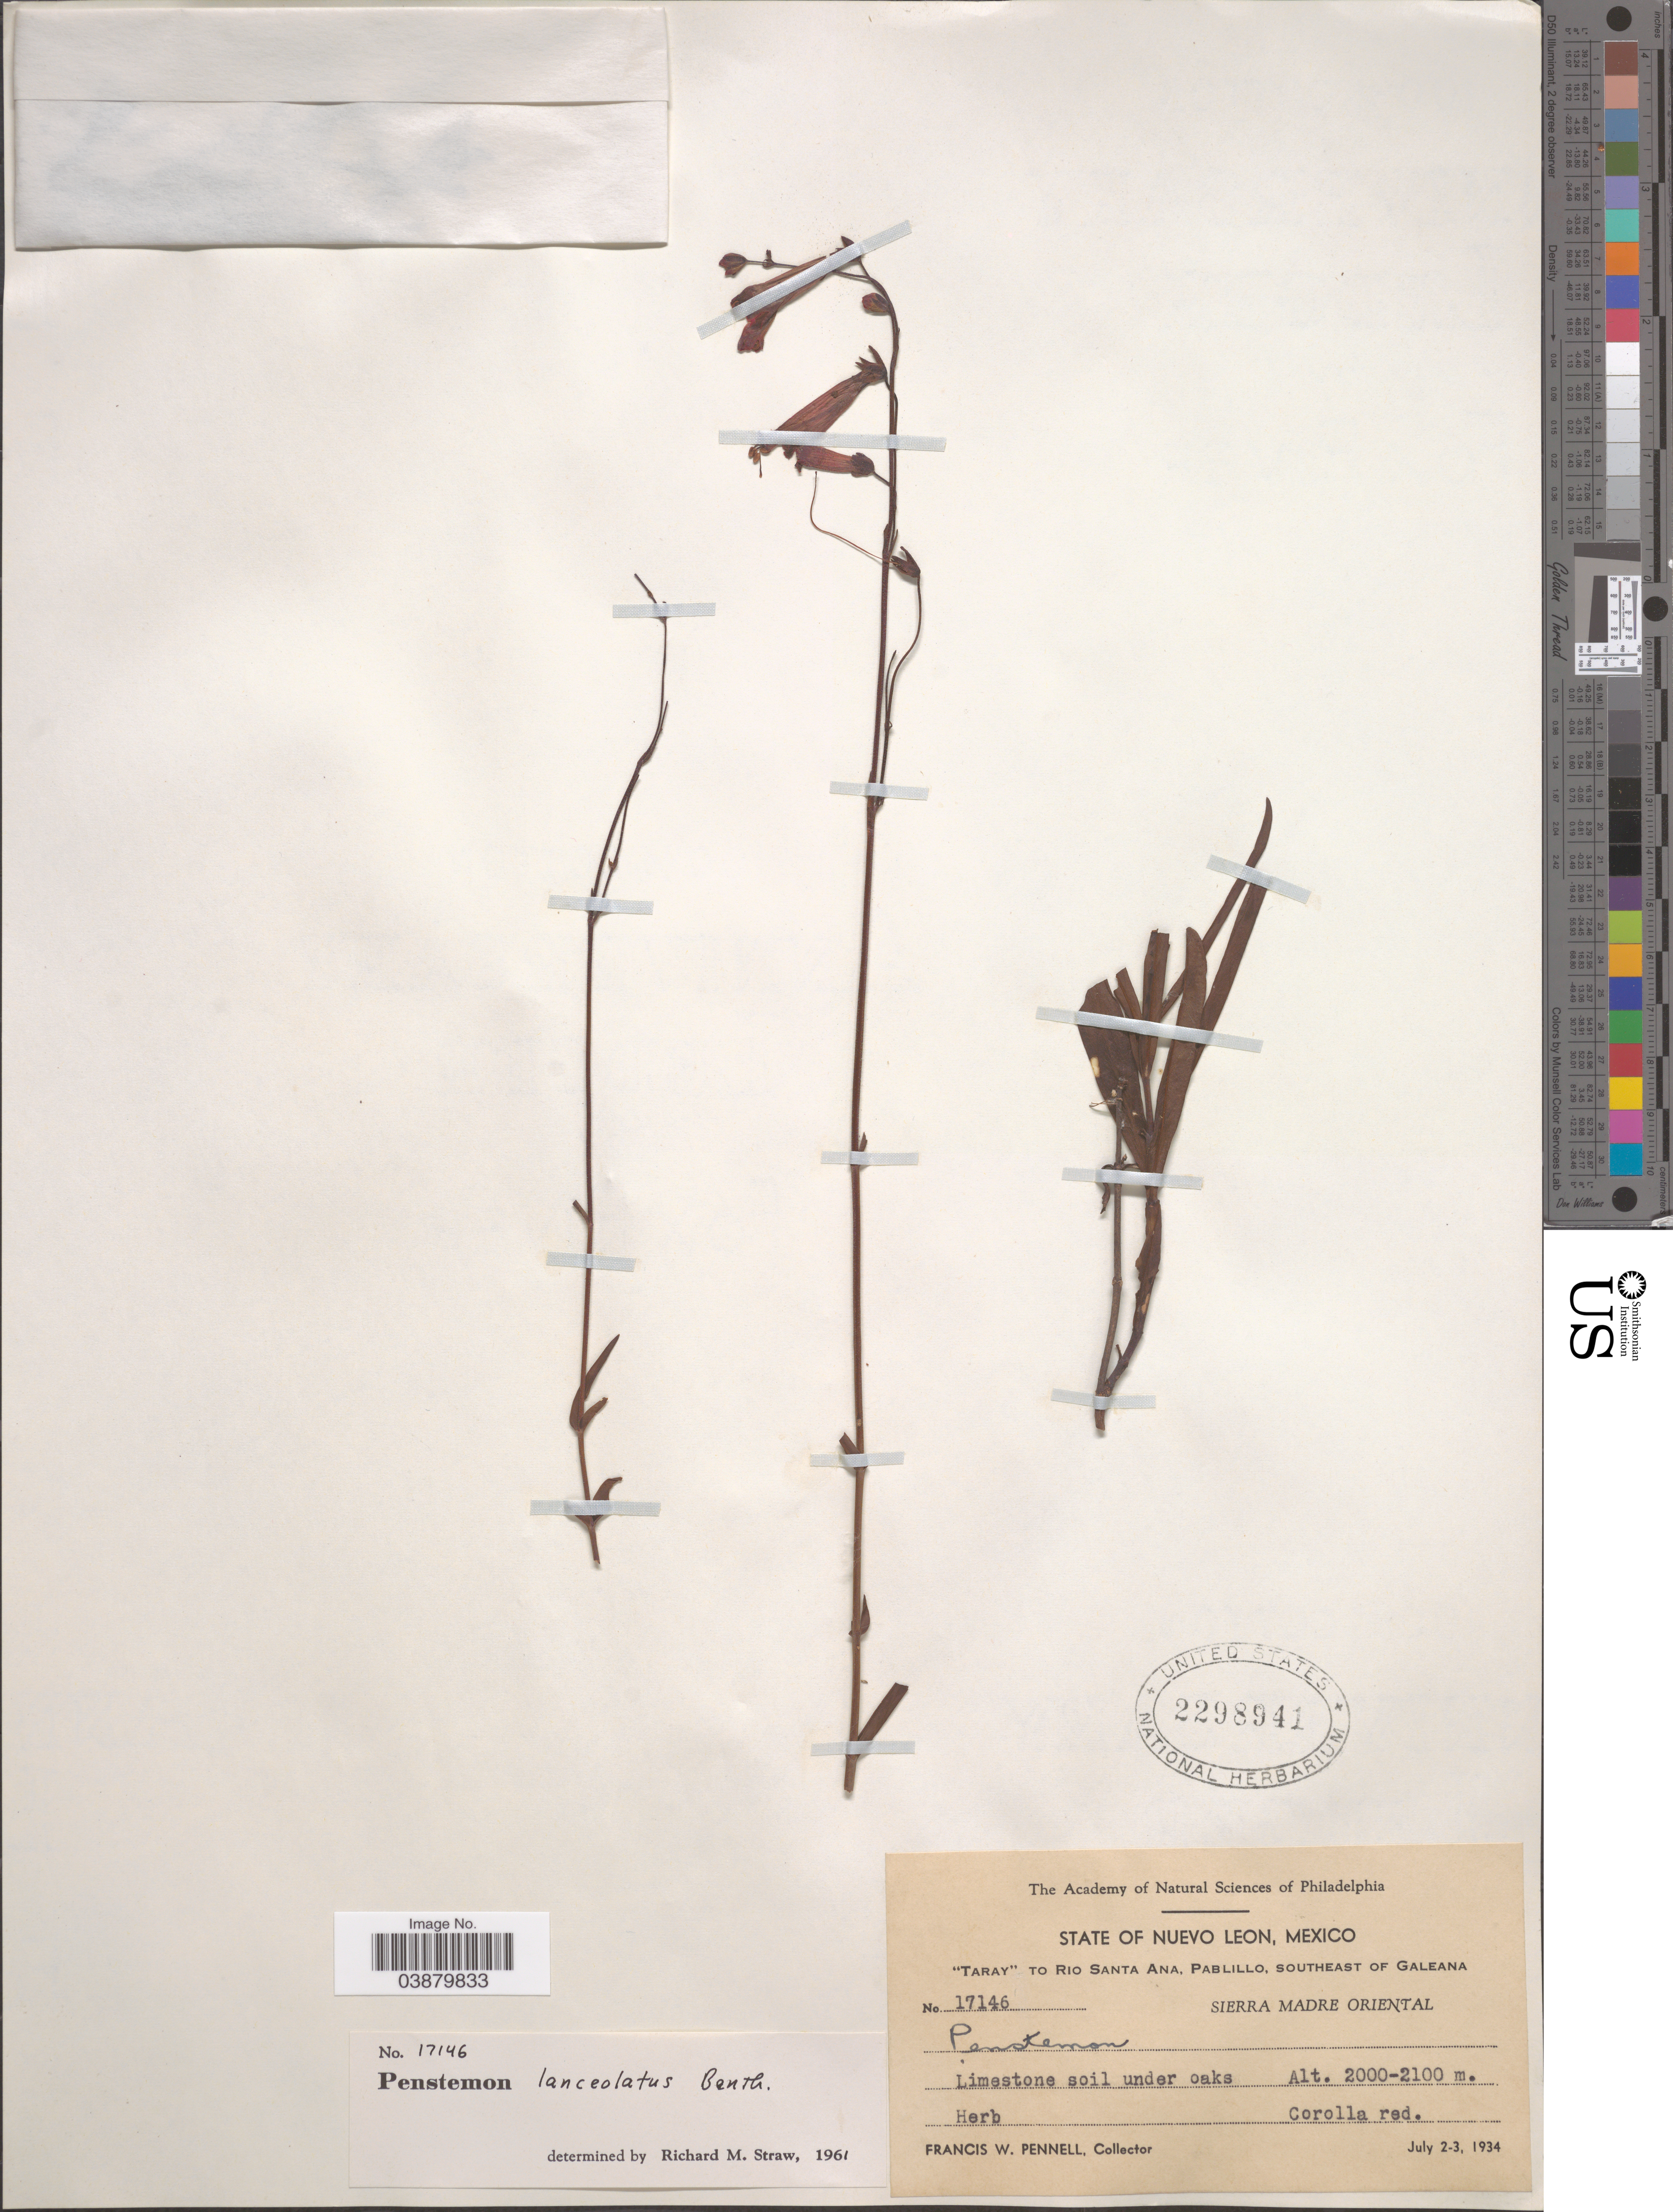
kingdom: Plantae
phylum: Tracheophyta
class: Magnoliopsida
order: Lamiales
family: Plantaginaceae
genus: Penstemon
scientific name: Penstemon lanceolatus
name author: Benth.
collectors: F. W. Pennell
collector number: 17146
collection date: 1934-07-02/1934-07-03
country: Mexico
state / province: Nuevo León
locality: Taray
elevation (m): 2000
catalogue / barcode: US 2298941